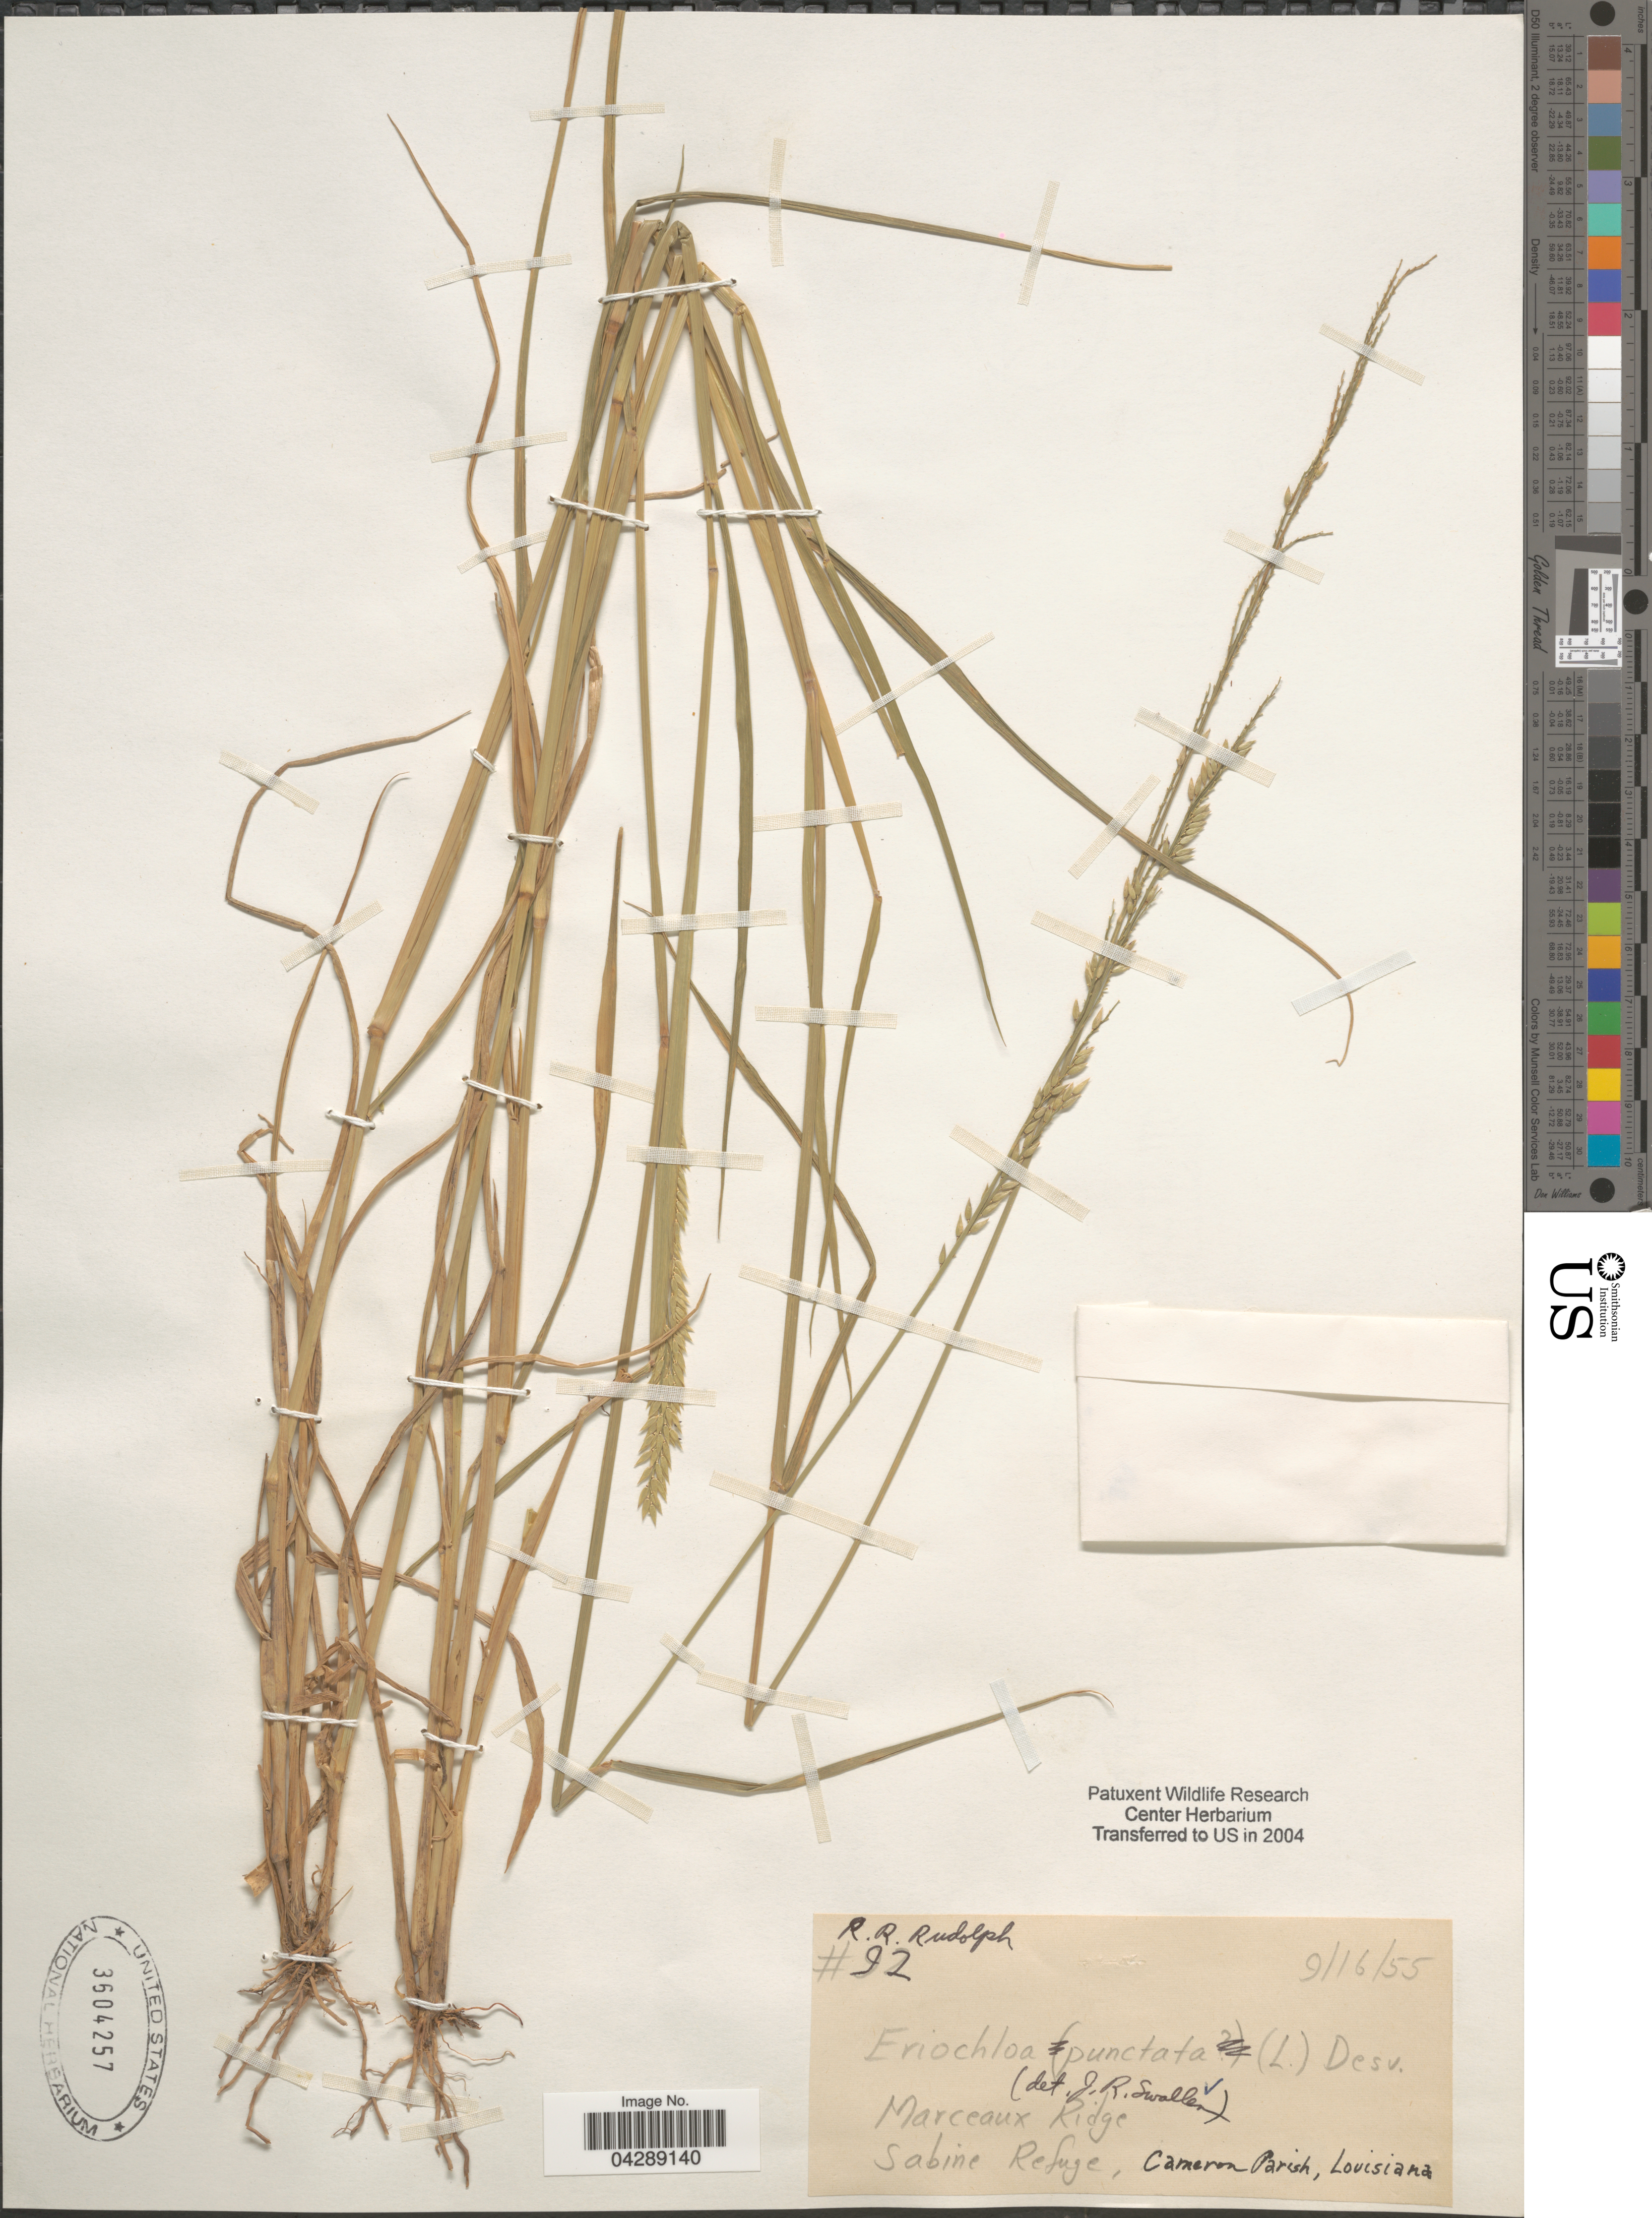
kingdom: Plantae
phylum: Tracheophyta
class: Liliopsida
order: Poales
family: Poaceae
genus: Eriochloa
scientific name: Eriochloa punctata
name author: (L.) Desv. ex Ham.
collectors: R. Rudolph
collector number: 92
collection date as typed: Transcribed d/m/y: 16/9/55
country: United States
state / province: Louisiana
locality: Marceaux Ridge. Sabine Refuge, Cameron Parish.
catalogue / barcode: US 3604257